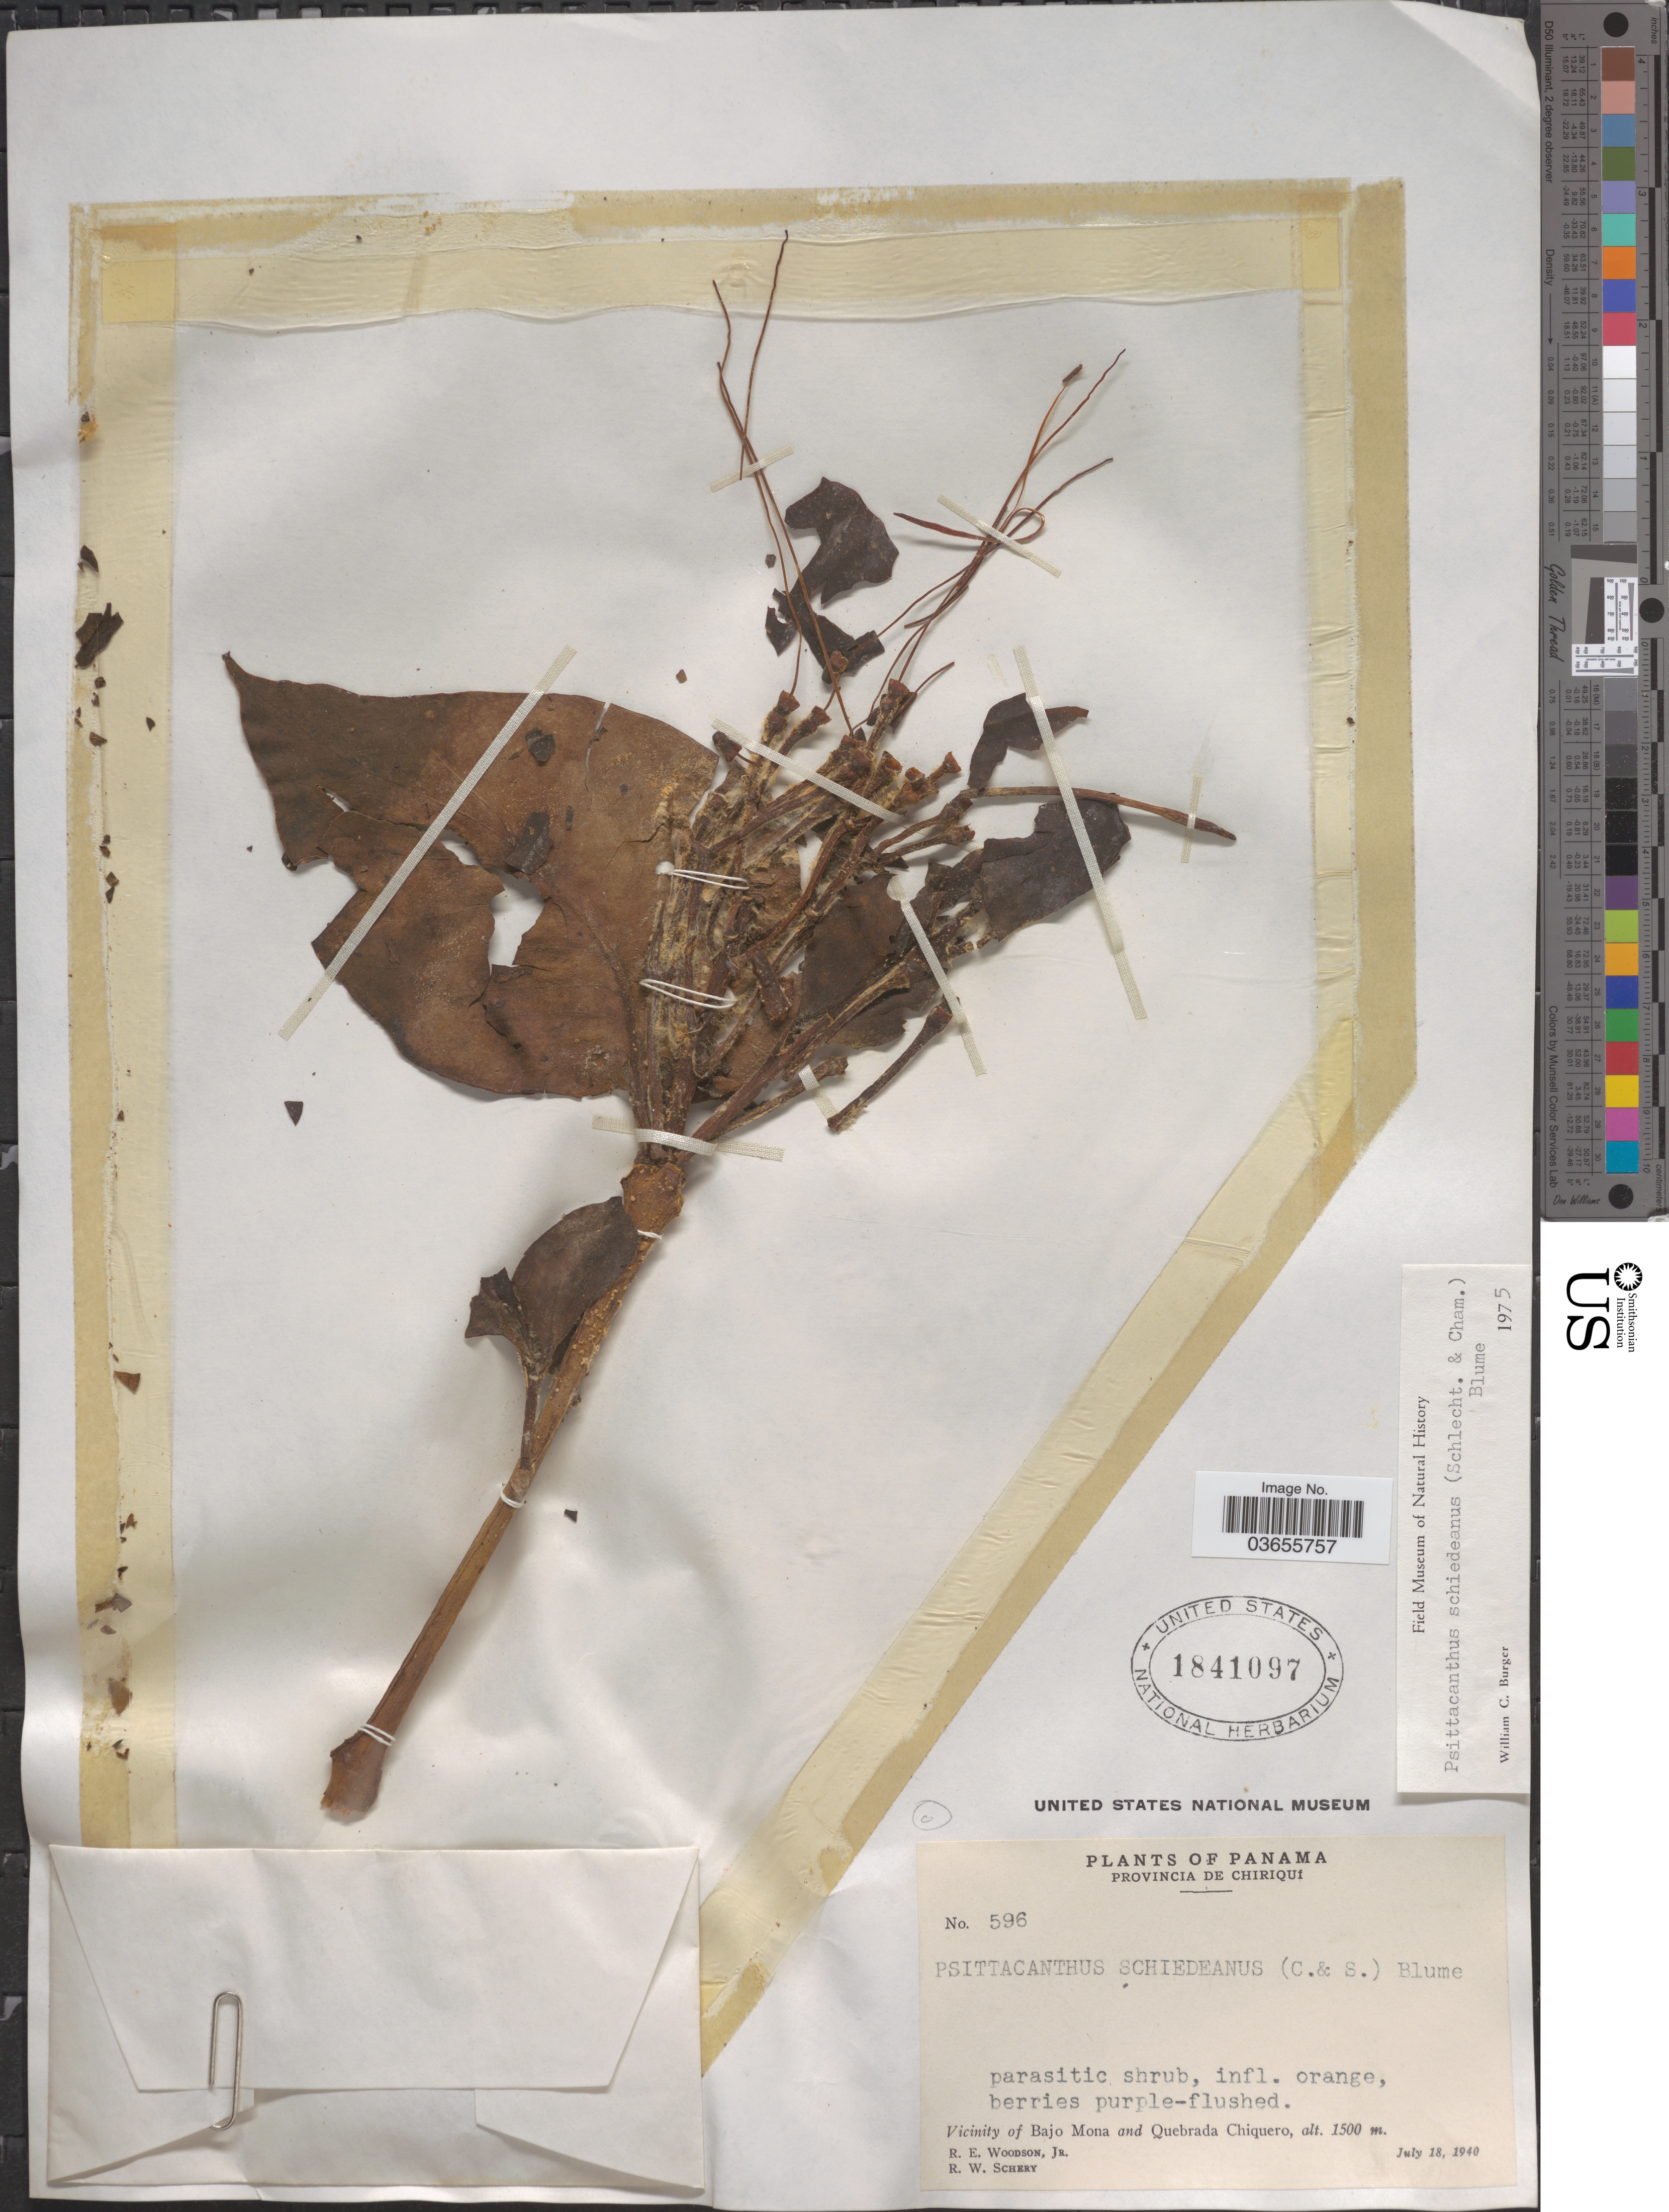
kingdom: Plantae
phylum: Tracheophyta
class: Magnoliopsida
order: Santalales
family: Loranthaceae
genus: Psittacanthus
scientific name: Psittacanthus schiedeanus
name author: (Schltdl. & Cham.) Blume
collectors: R. E. Woodson & R. W. Schery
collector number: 596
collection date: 1940-07-18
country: Panama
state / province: Chiriqui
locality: Vicinity of Bajo Mona and Quebrada Chiquero.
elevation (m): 1500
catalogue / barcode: US 1841097